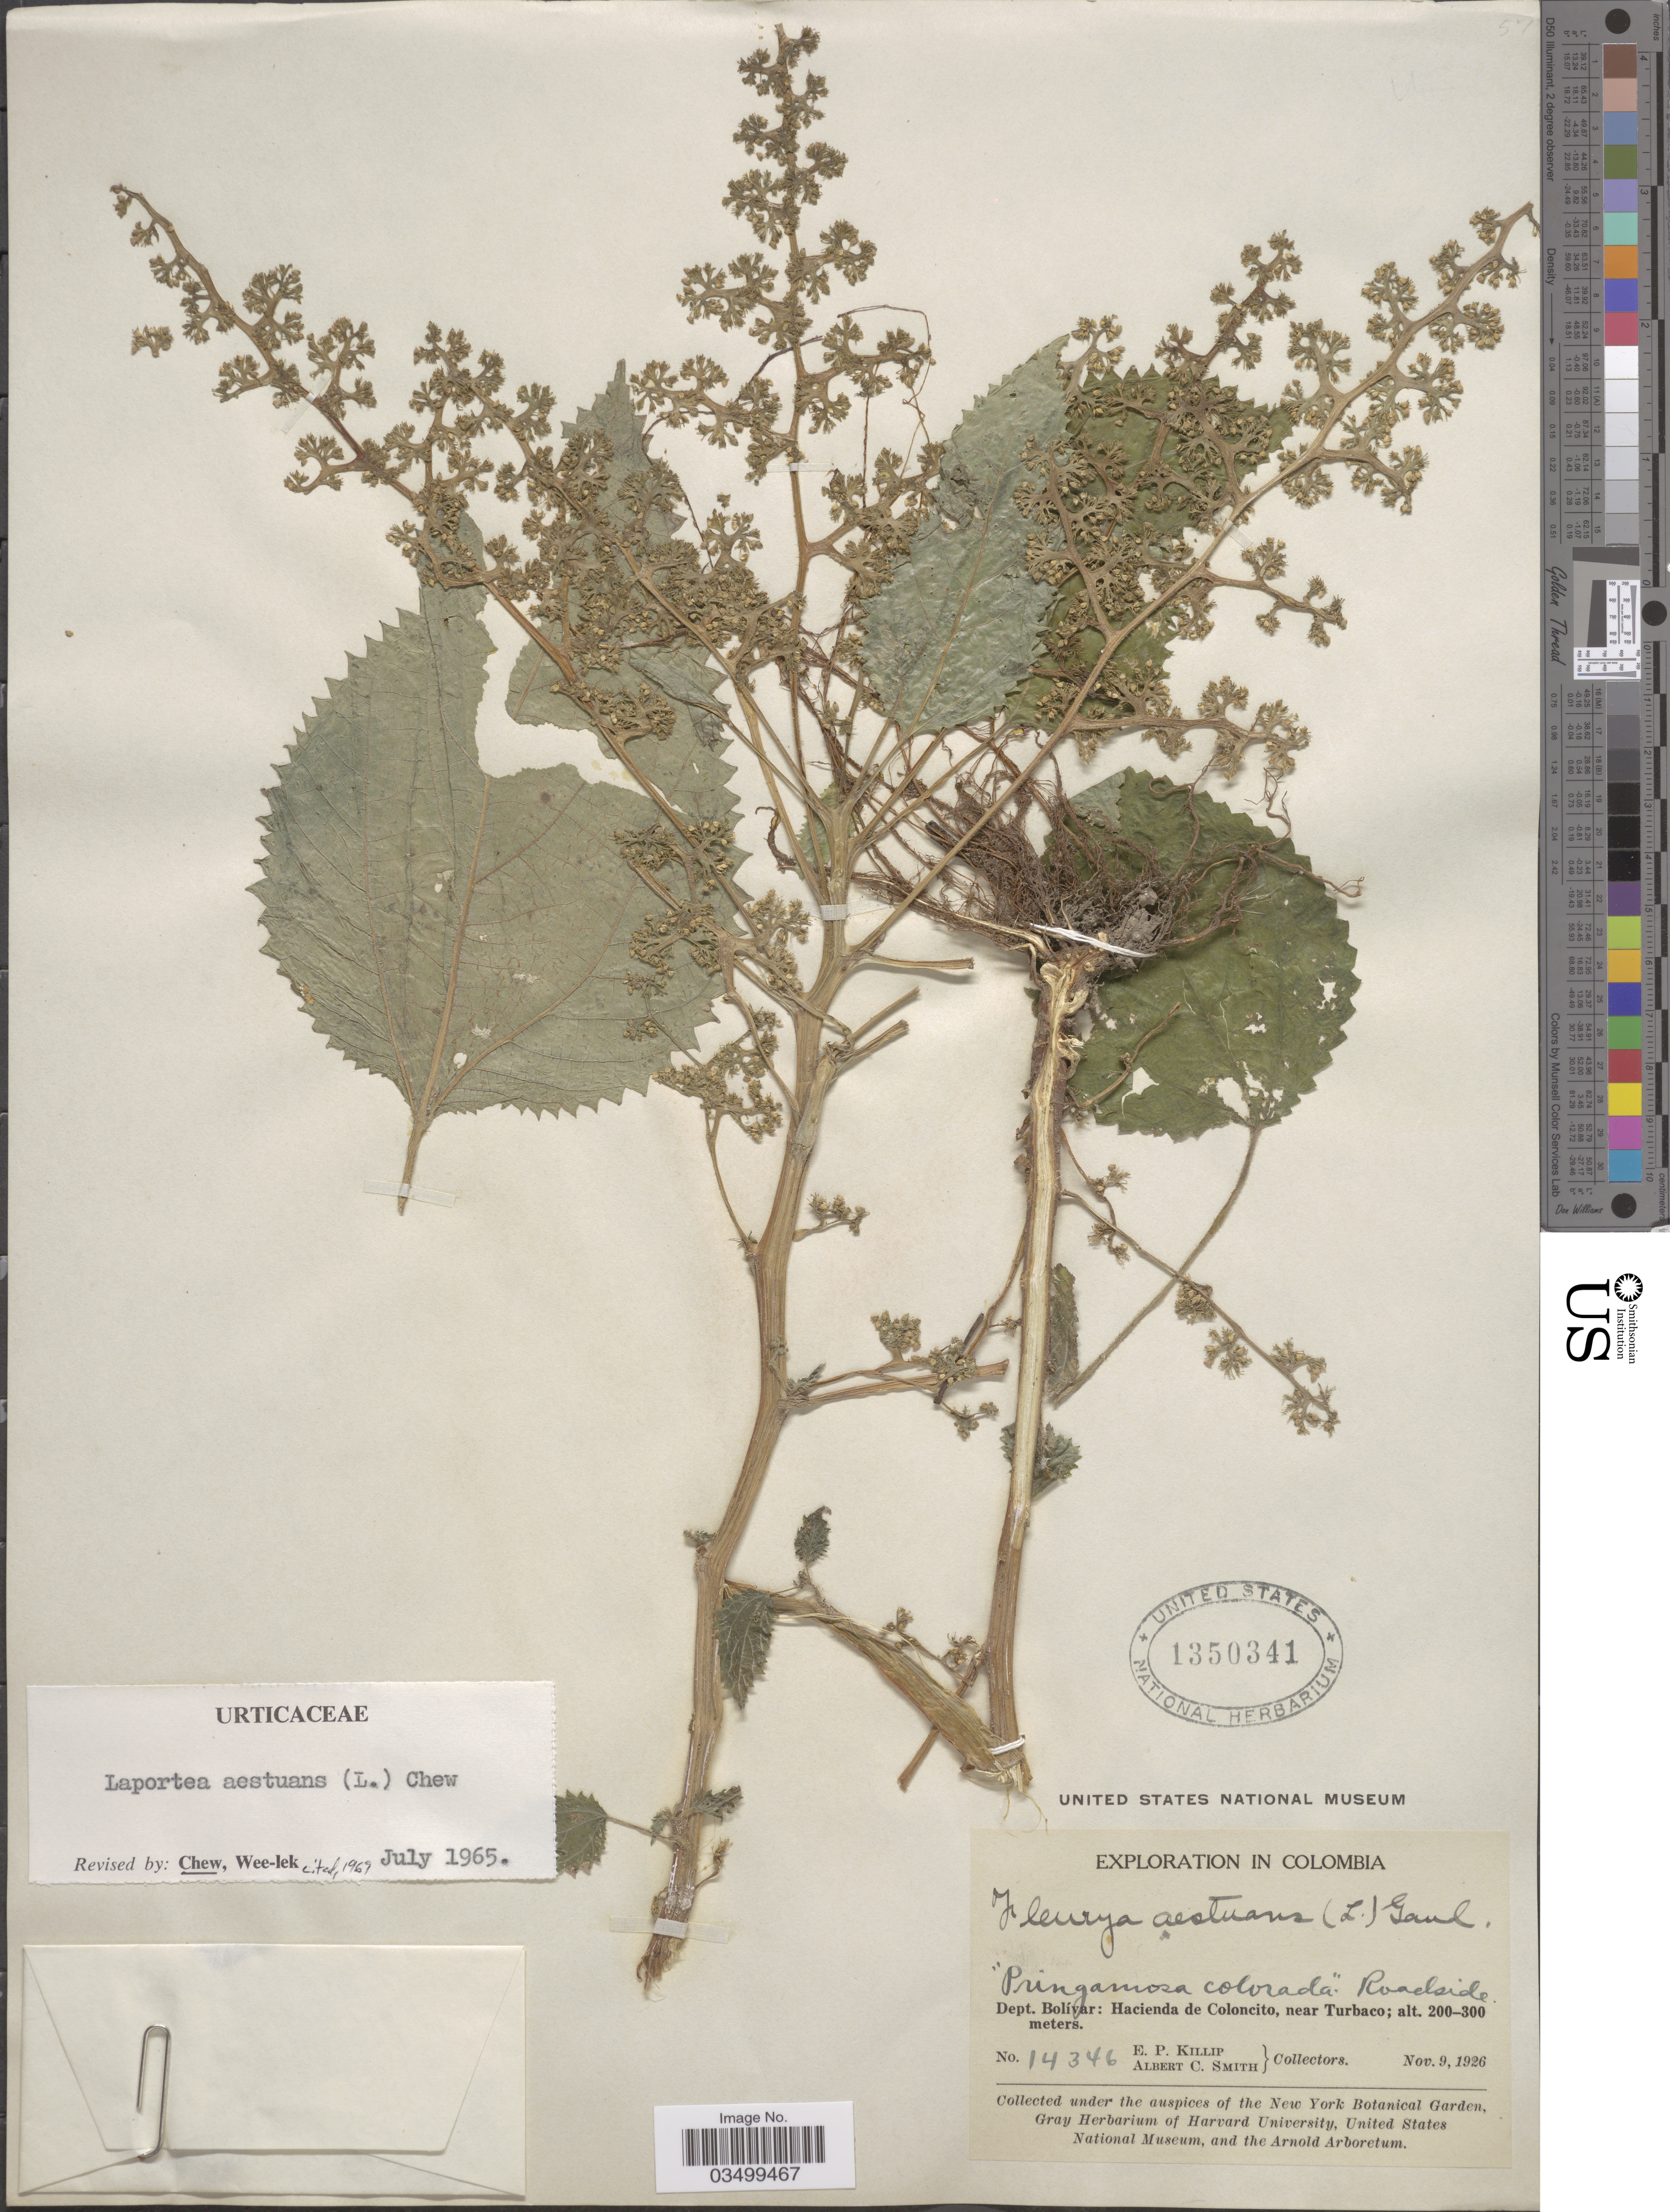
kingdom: Plantae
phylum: Tracheophyta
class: Magnoliopsida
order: Rosales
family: Urticaceae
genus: Laportea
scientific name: Laportea aestuans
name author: (L.) Chew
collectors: E. P. Killip & A. C. Smith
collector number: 14346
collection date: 1926-11-09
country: Colombia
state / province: Bolívar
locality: Hacienda de Coloncito, near Turbaco.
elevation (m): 200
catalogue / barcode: US 1350341